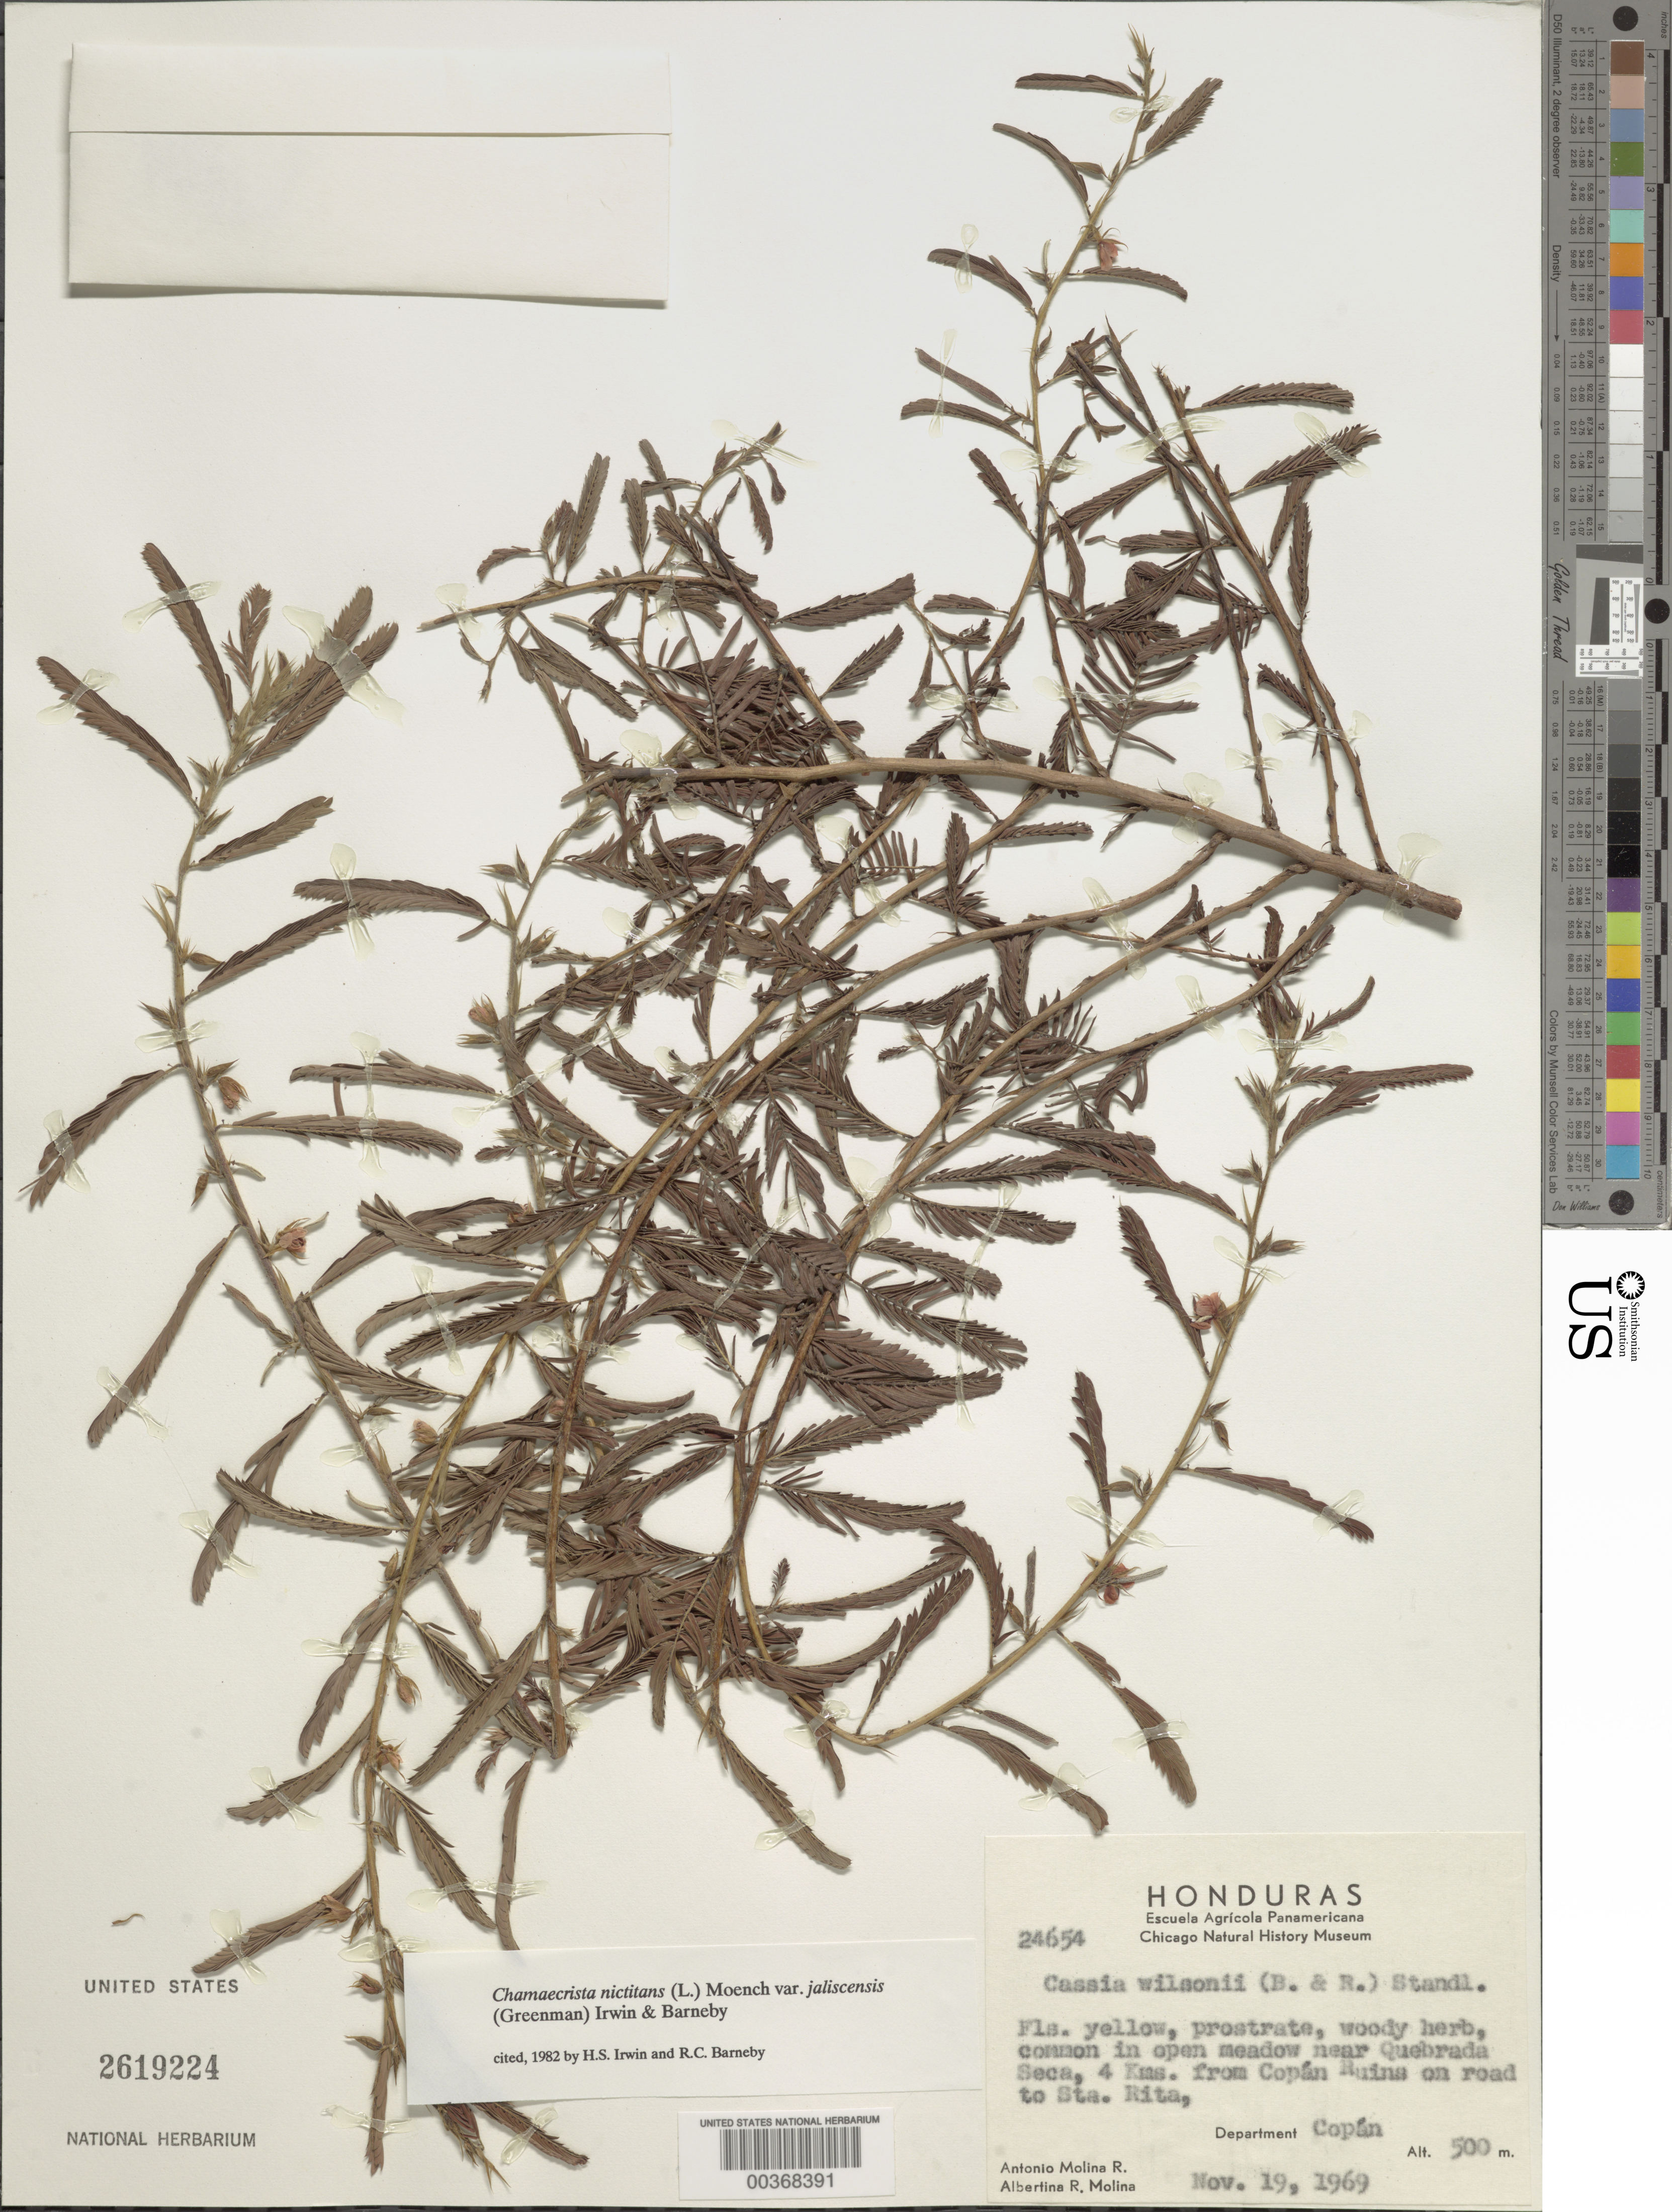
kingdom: Plantae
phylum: Tracheophyta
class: Magnoliopsida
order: Fabales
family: Fabaceae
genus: Chamaecrista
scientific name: Chamaecrista nictitans var. jaliscensis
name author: (Greenm.) H.S. Irwin & Barneby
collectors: A. Molina R. & A. R. Molina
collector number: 24654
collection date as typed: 19 Nov 1969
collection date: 1969-11-19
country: Honduras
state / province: Copán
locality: Near Quebrada Seca, 4 km from Copán ruins on road to Sta. Rita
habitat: Open meadow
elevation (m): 500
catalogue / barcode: US 2619224